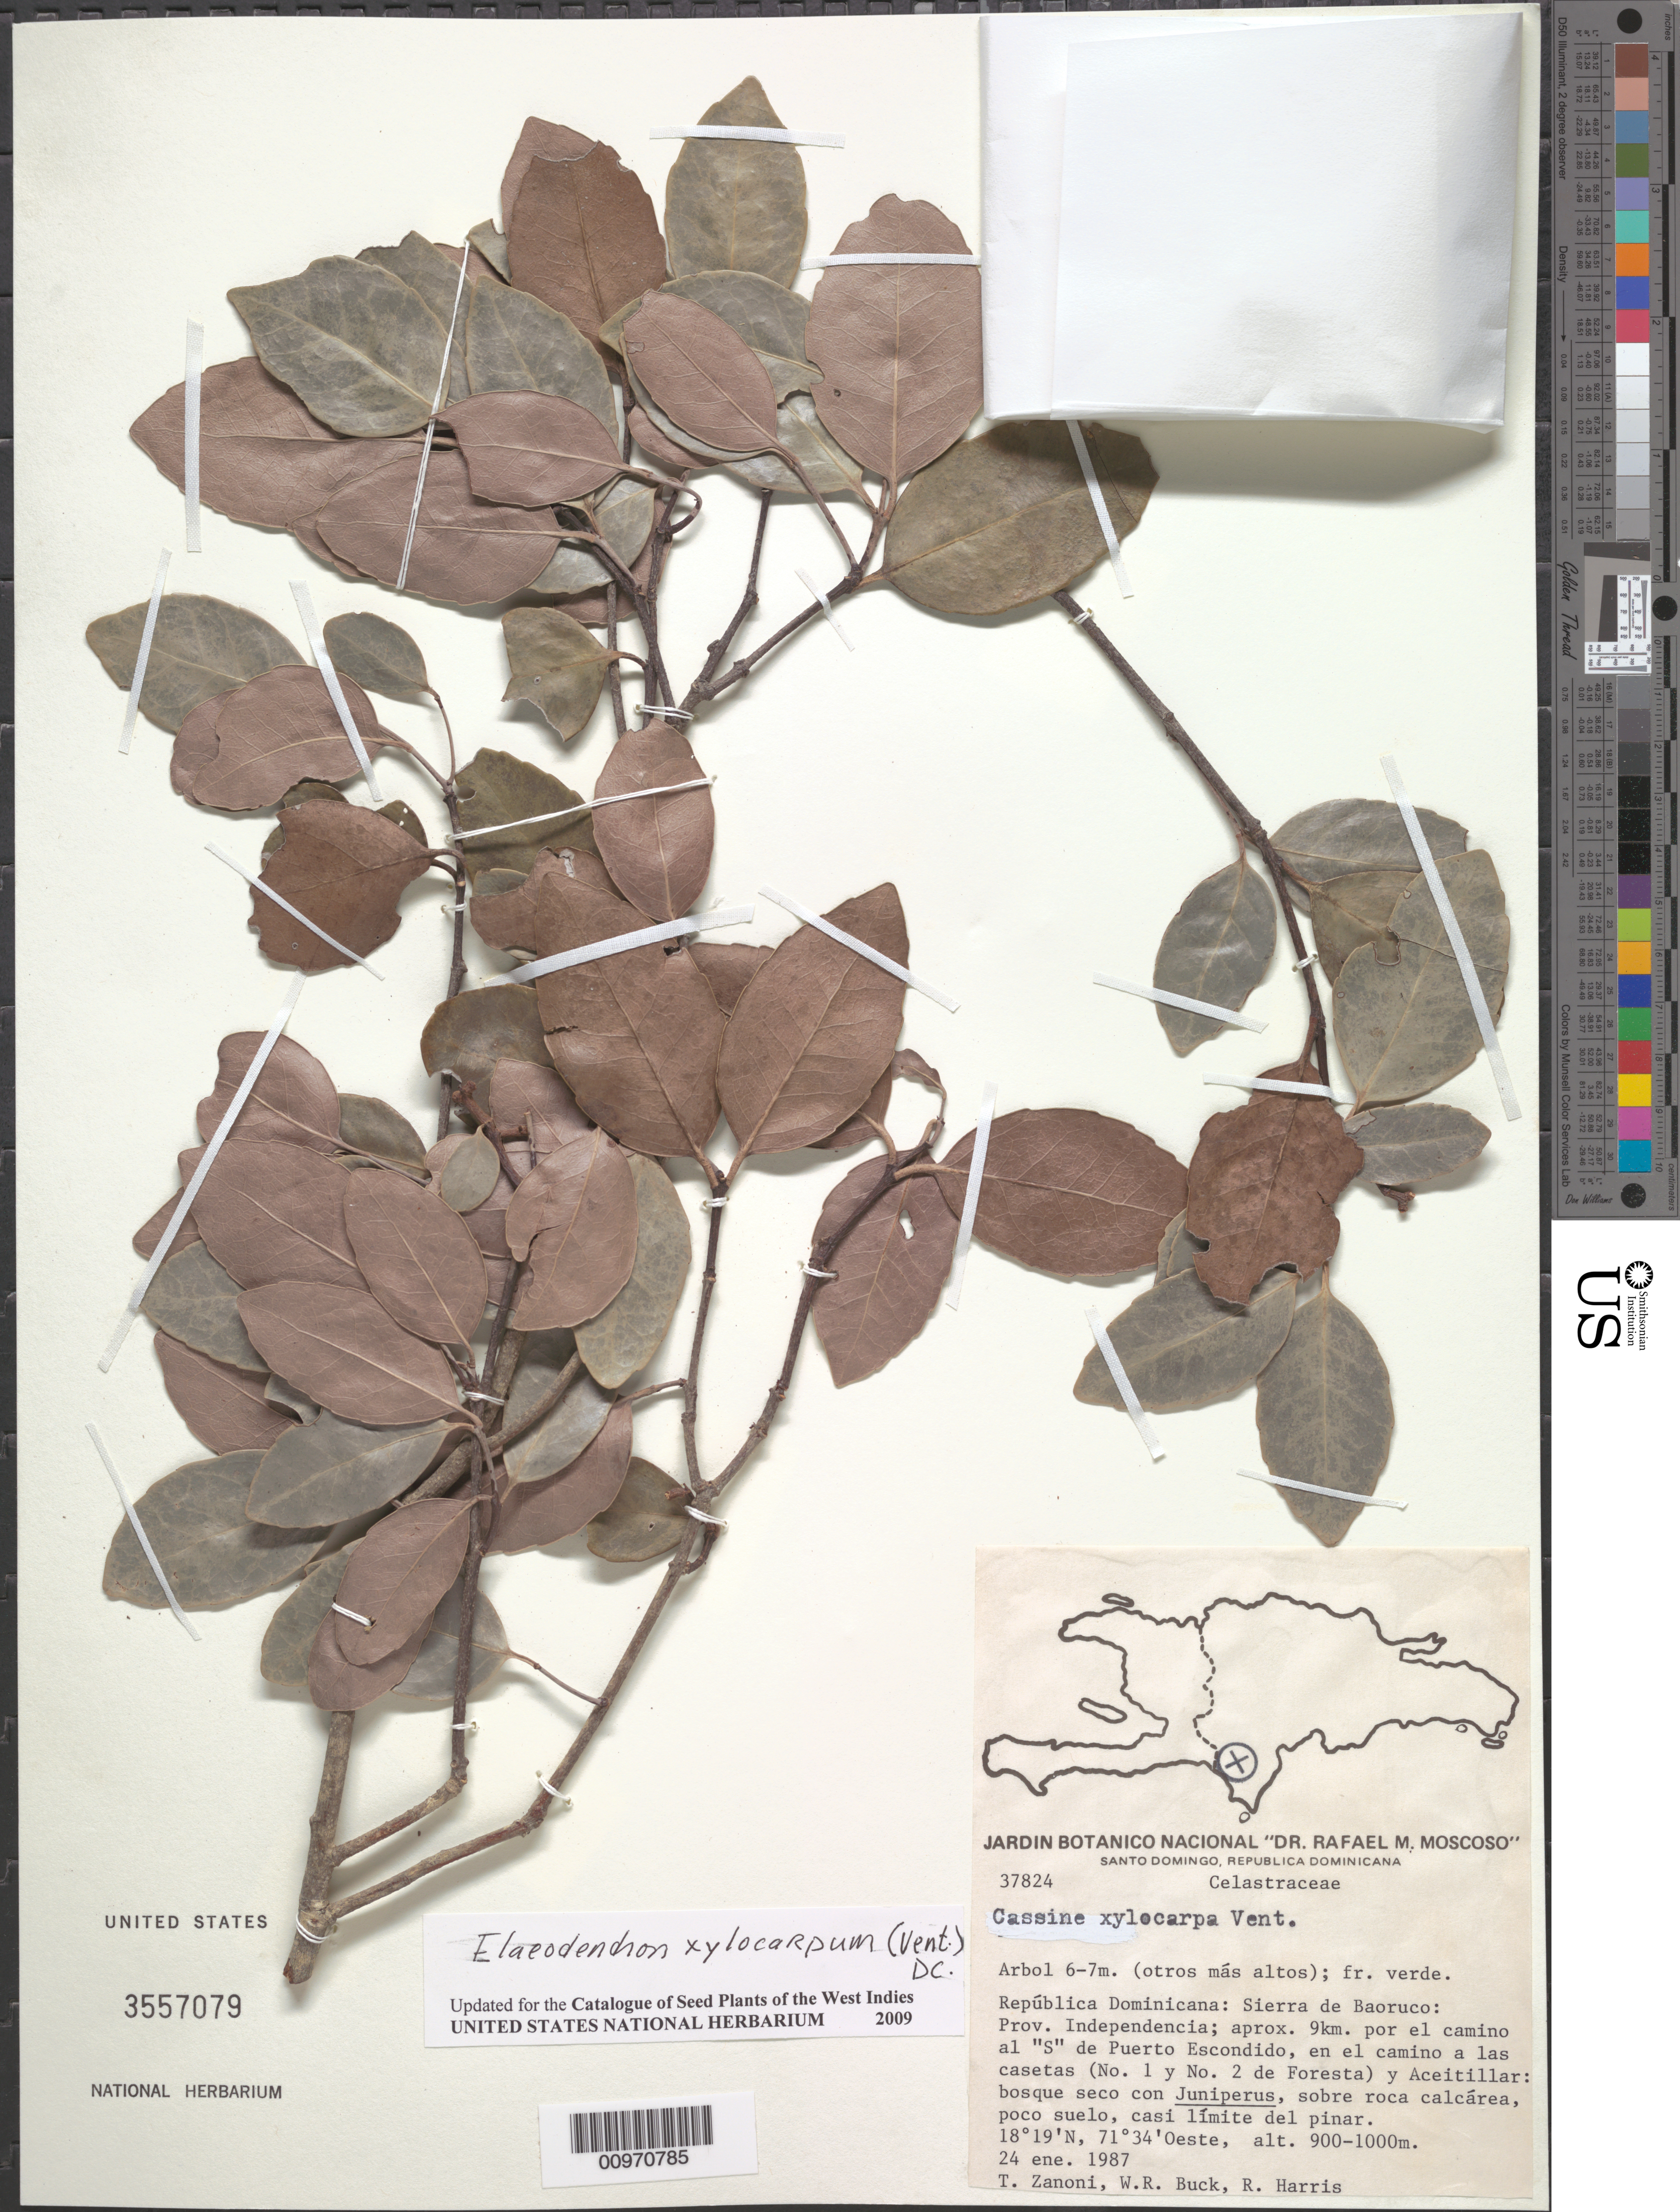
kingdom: Plantae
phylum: Tracheophyta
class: Magnoliopsida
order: Celastrales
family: Celastraceae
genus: Elaeodendron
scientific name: Elaeodendron xylocarpum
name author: (Vent.) DC.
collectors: T. A. Zanoni, W. R. Buck & R. Harris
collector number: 37824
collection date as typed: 24 Jan 1987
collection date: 1987-01-24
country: Dominican Republic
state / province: Independencia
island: Hispaniola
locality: Sierra de Baoruco, aprox. 9 km por el camino al "S" de Puerto Escondido, en el camino a las casetas (No. 1 y No. 2 de Foresta) y Aceitillar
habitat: Bosque seco con Juniperus, sobre roca calcárea, poco suelo, casi límite del pinar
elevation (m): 900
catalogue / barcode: US 3557079